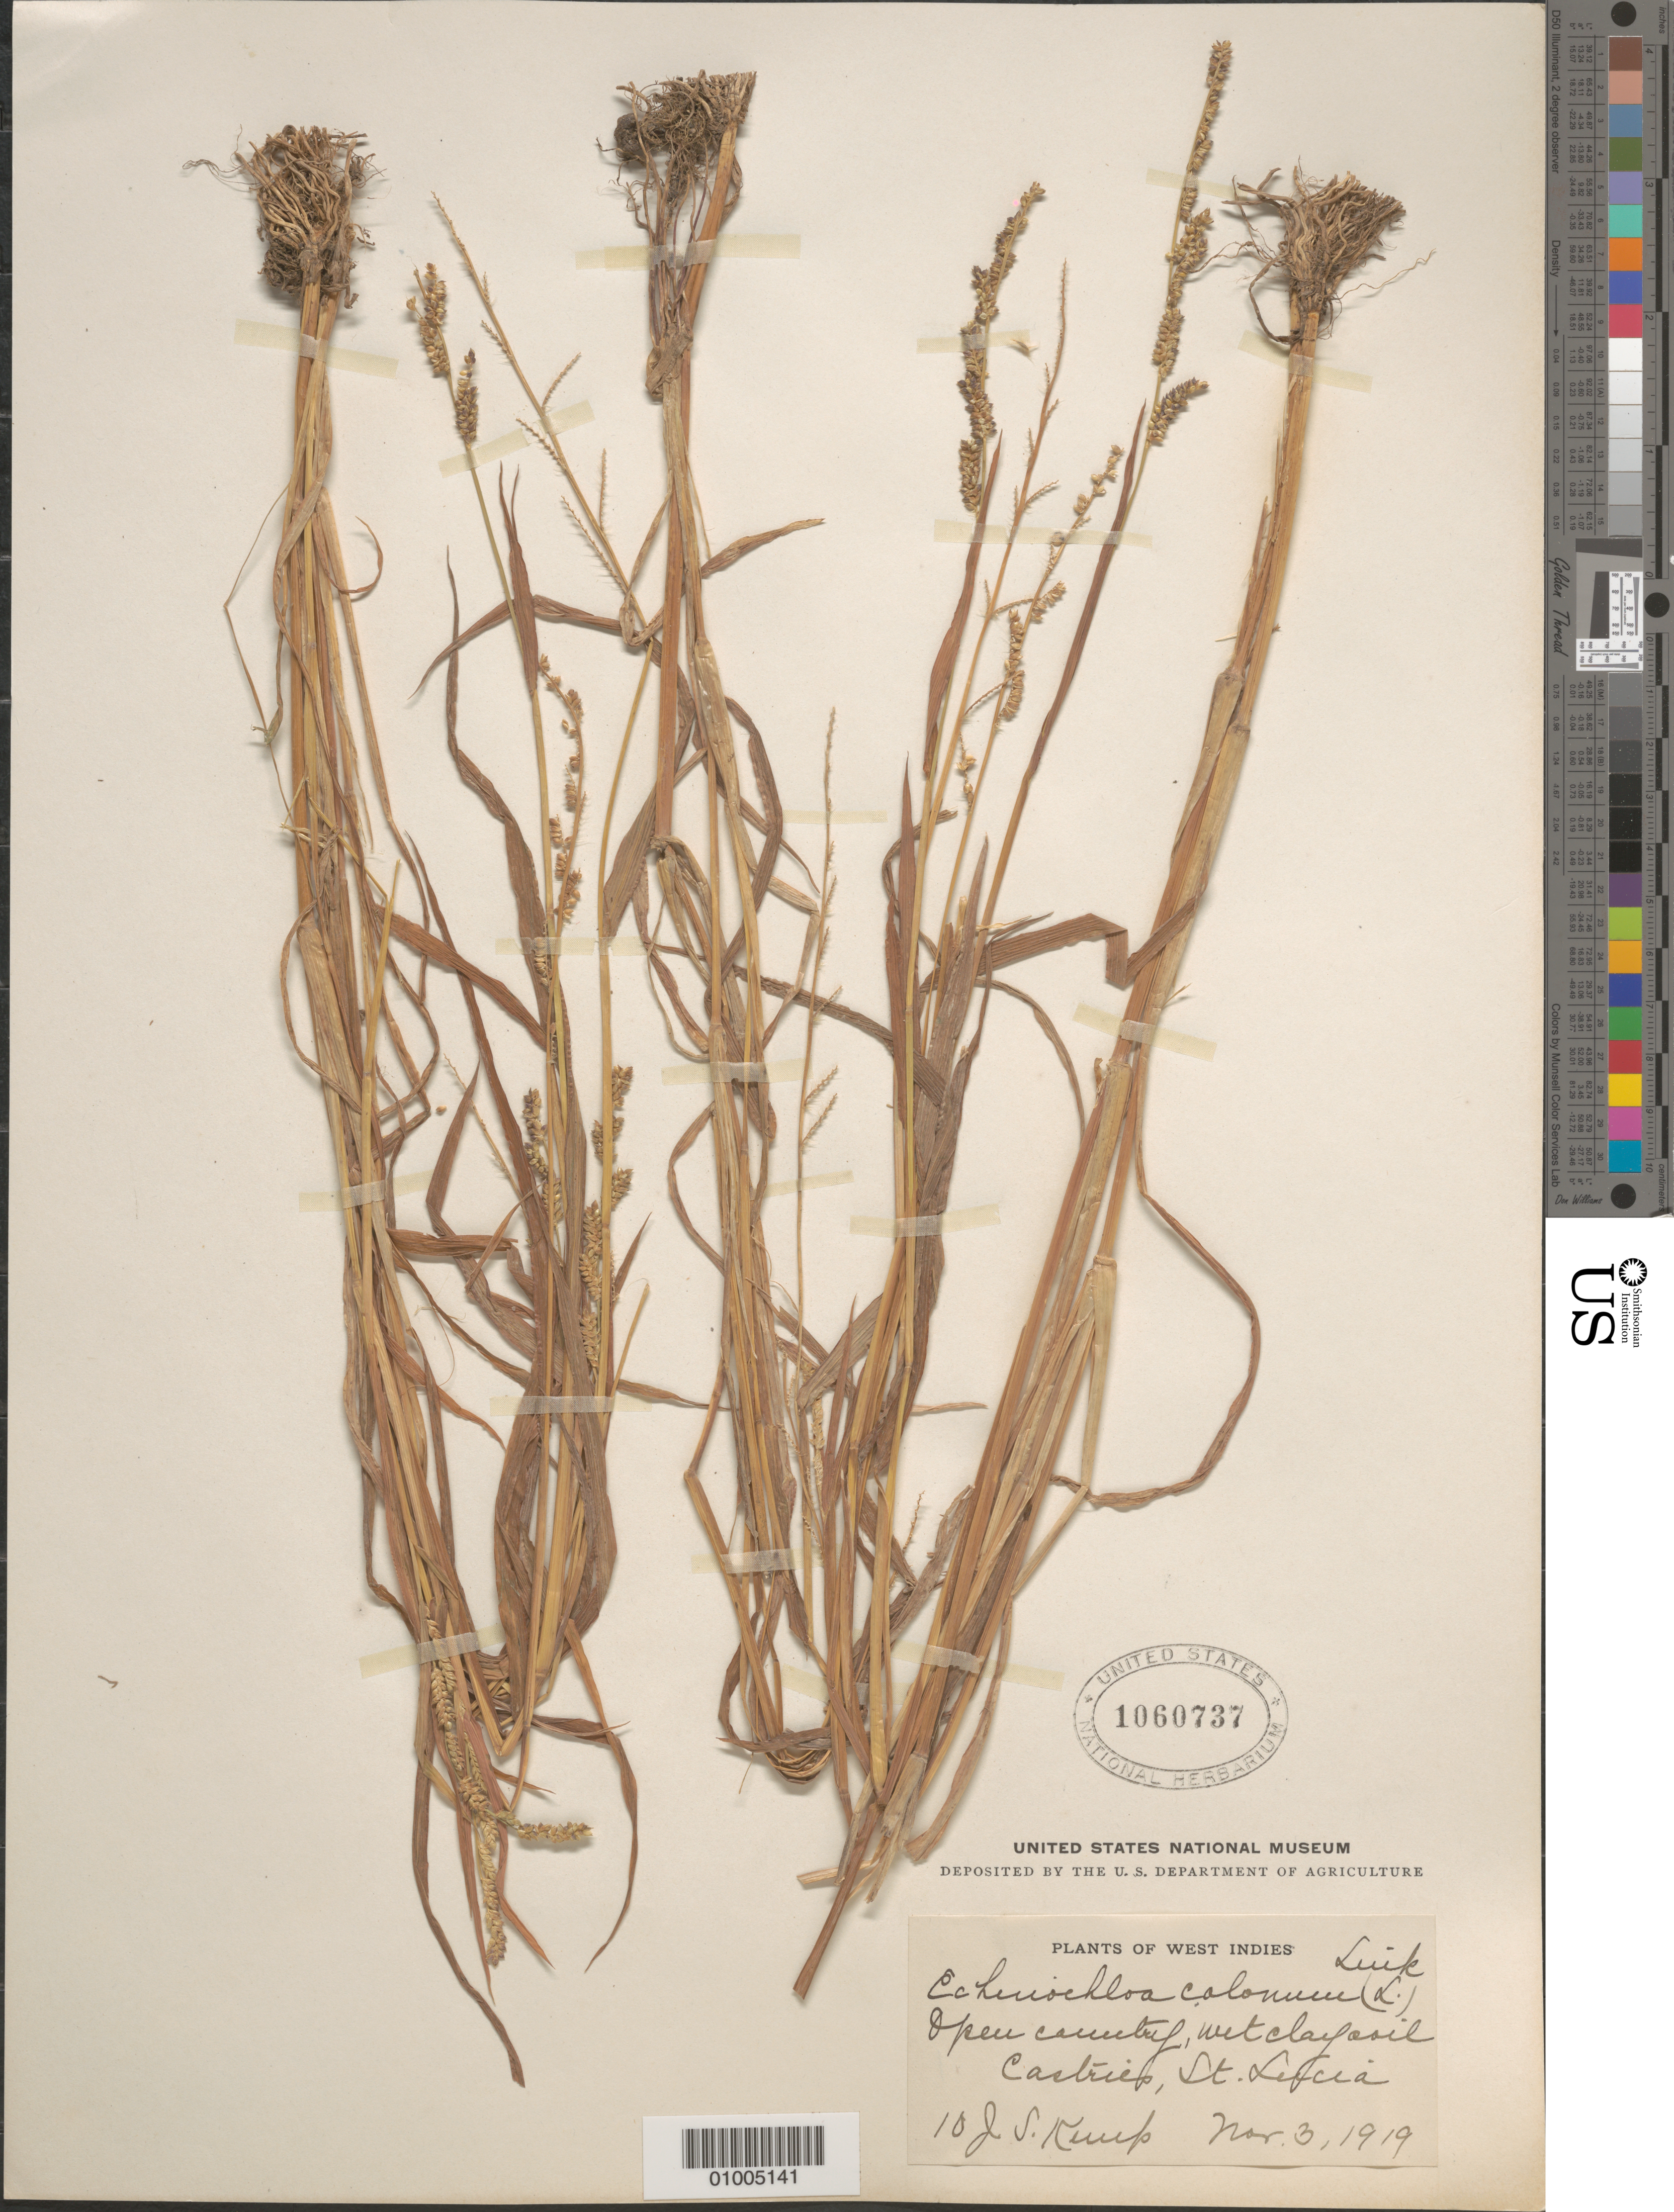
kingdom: Plantae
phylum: Tracheophyta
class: Liliopsida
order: Poales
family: Poaceae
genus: Echinochloa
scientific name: Echinochloa colona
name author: (L.) Link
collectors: J. Krup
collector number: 10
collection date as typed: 03 Oct 1919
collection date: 1919-10-03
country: St. Lucia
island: St. Lucia I.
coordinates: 0 N, 0 E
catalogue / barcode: US 1060737